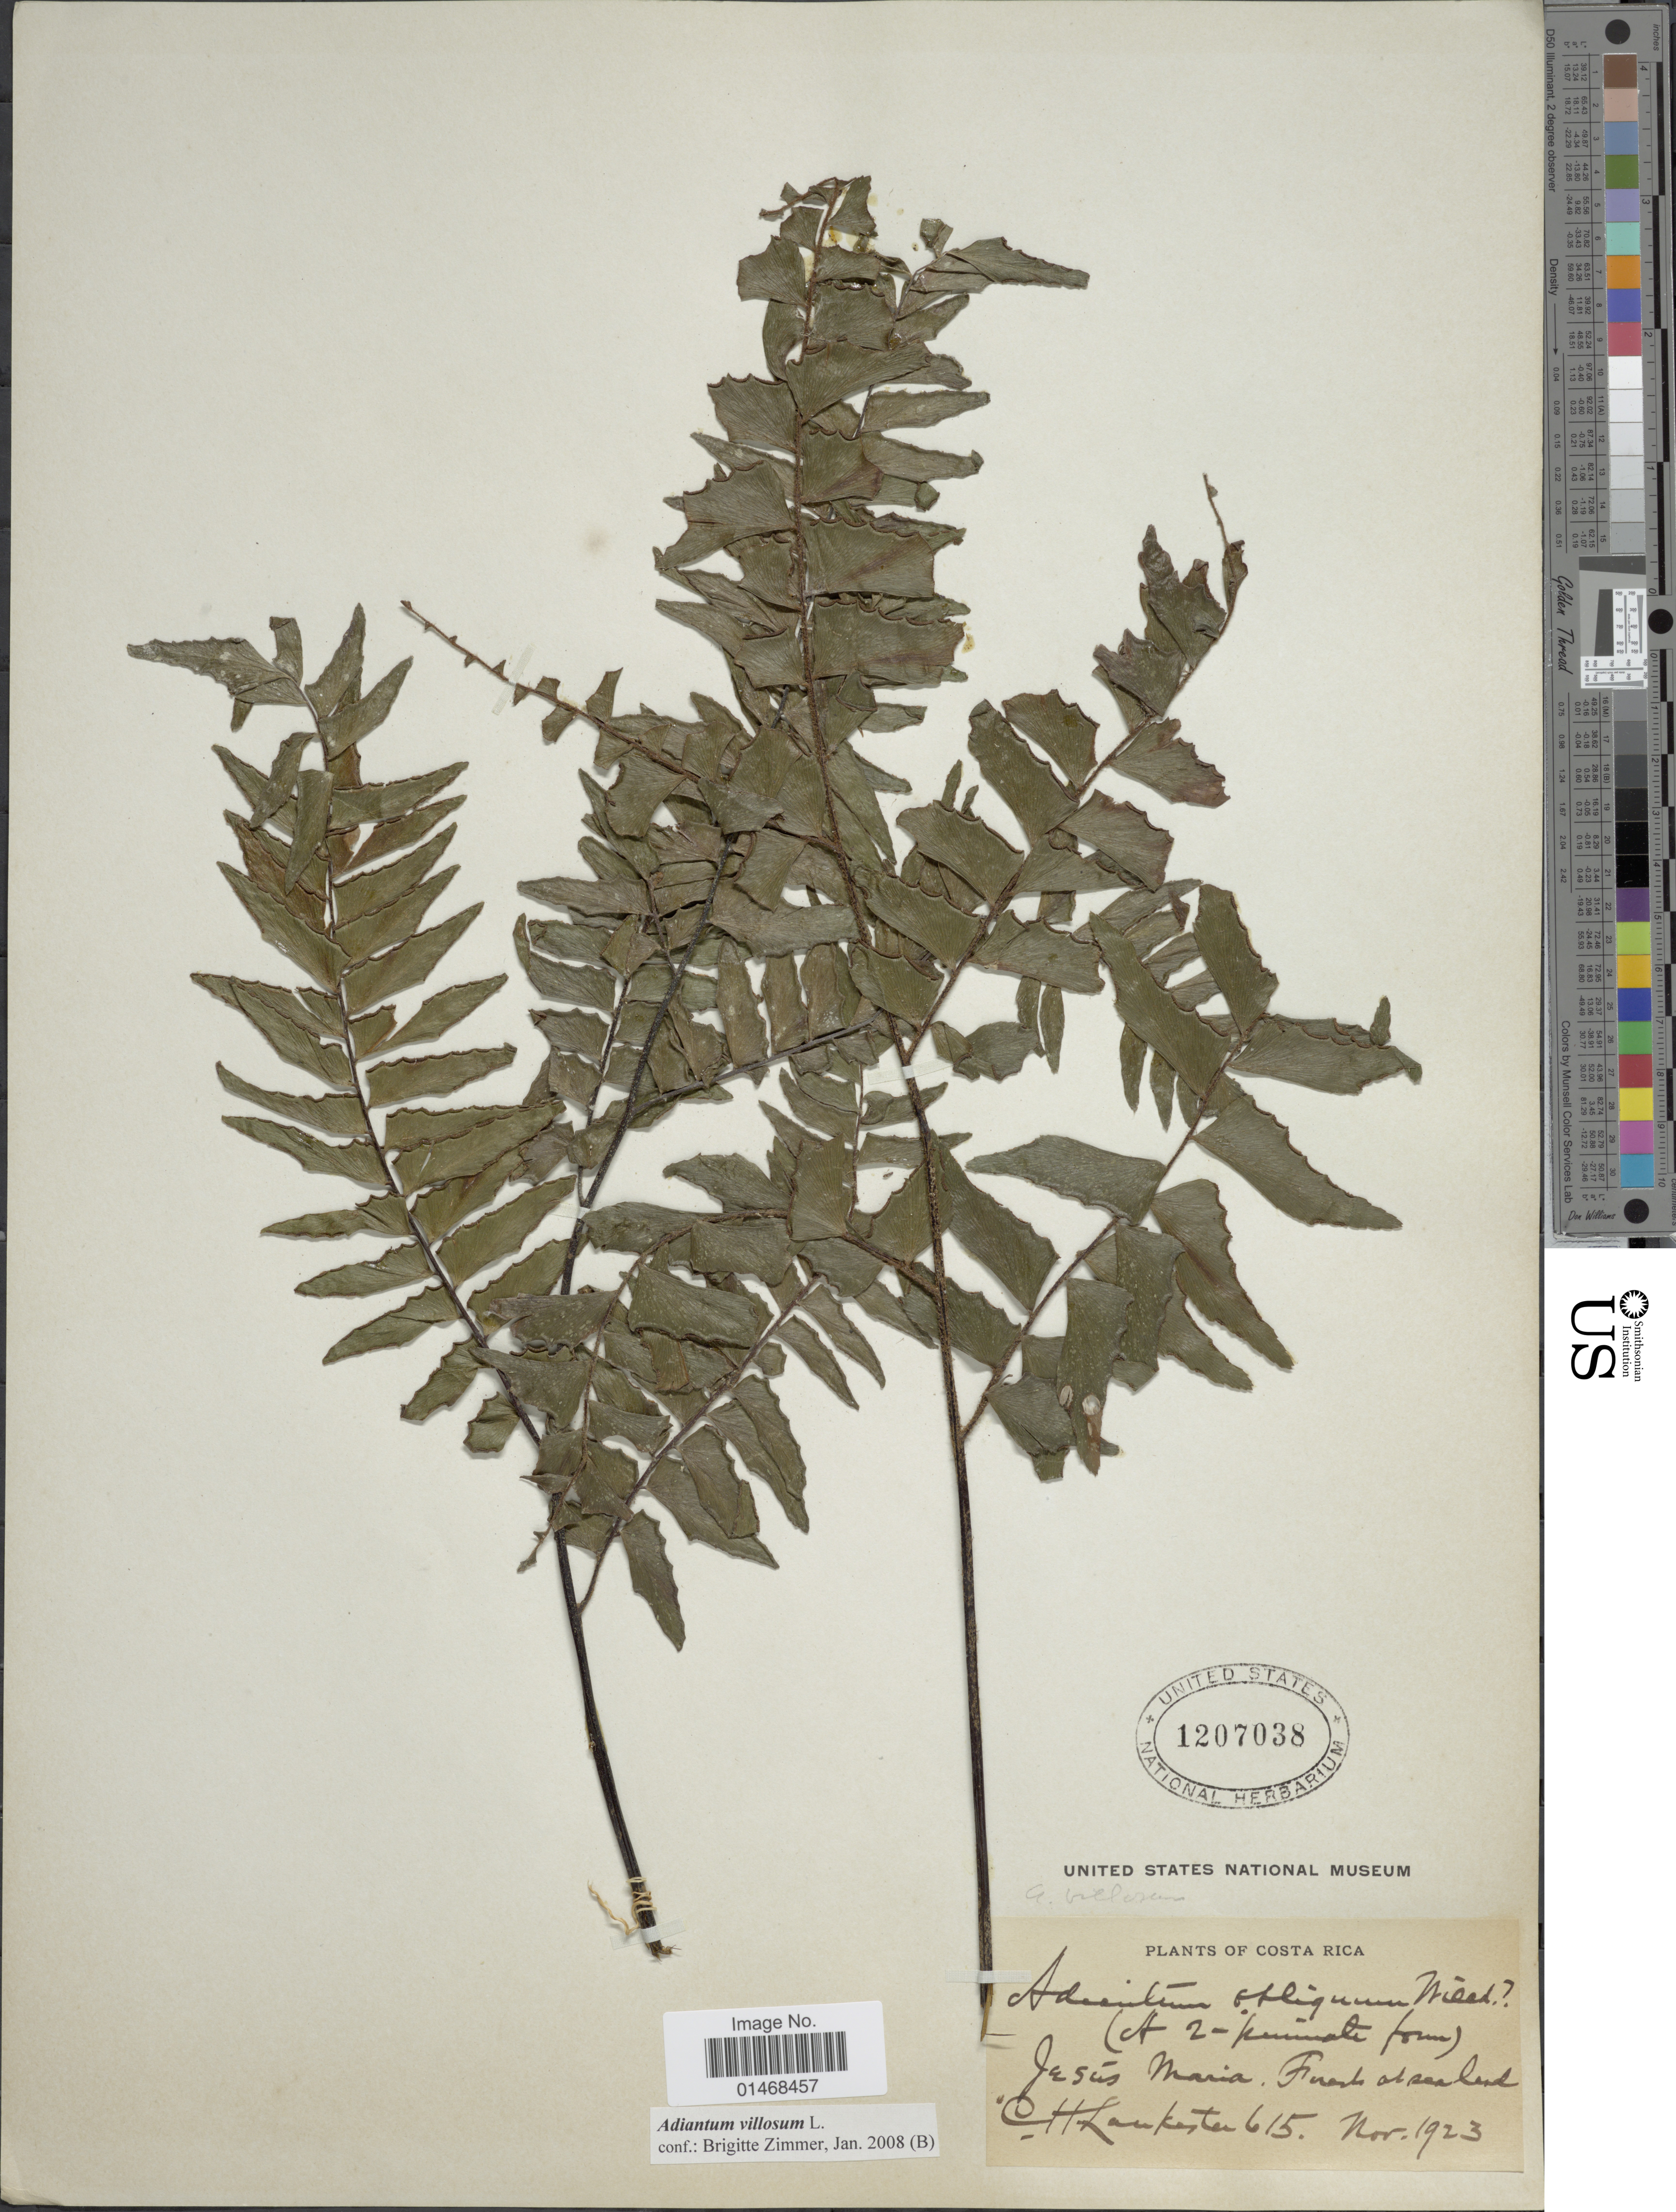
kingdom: Plantae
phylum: Tracheophyta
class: Polypodiopsida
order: Polypodiales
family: Pteridaceae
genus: Adiantum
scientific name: Adiantum villosum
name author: L.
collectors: C. H. Lankester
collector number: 615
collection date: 1923-11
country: Costa Rica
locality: Jesús Maria, Forest at sea level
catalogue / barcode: US 1207038